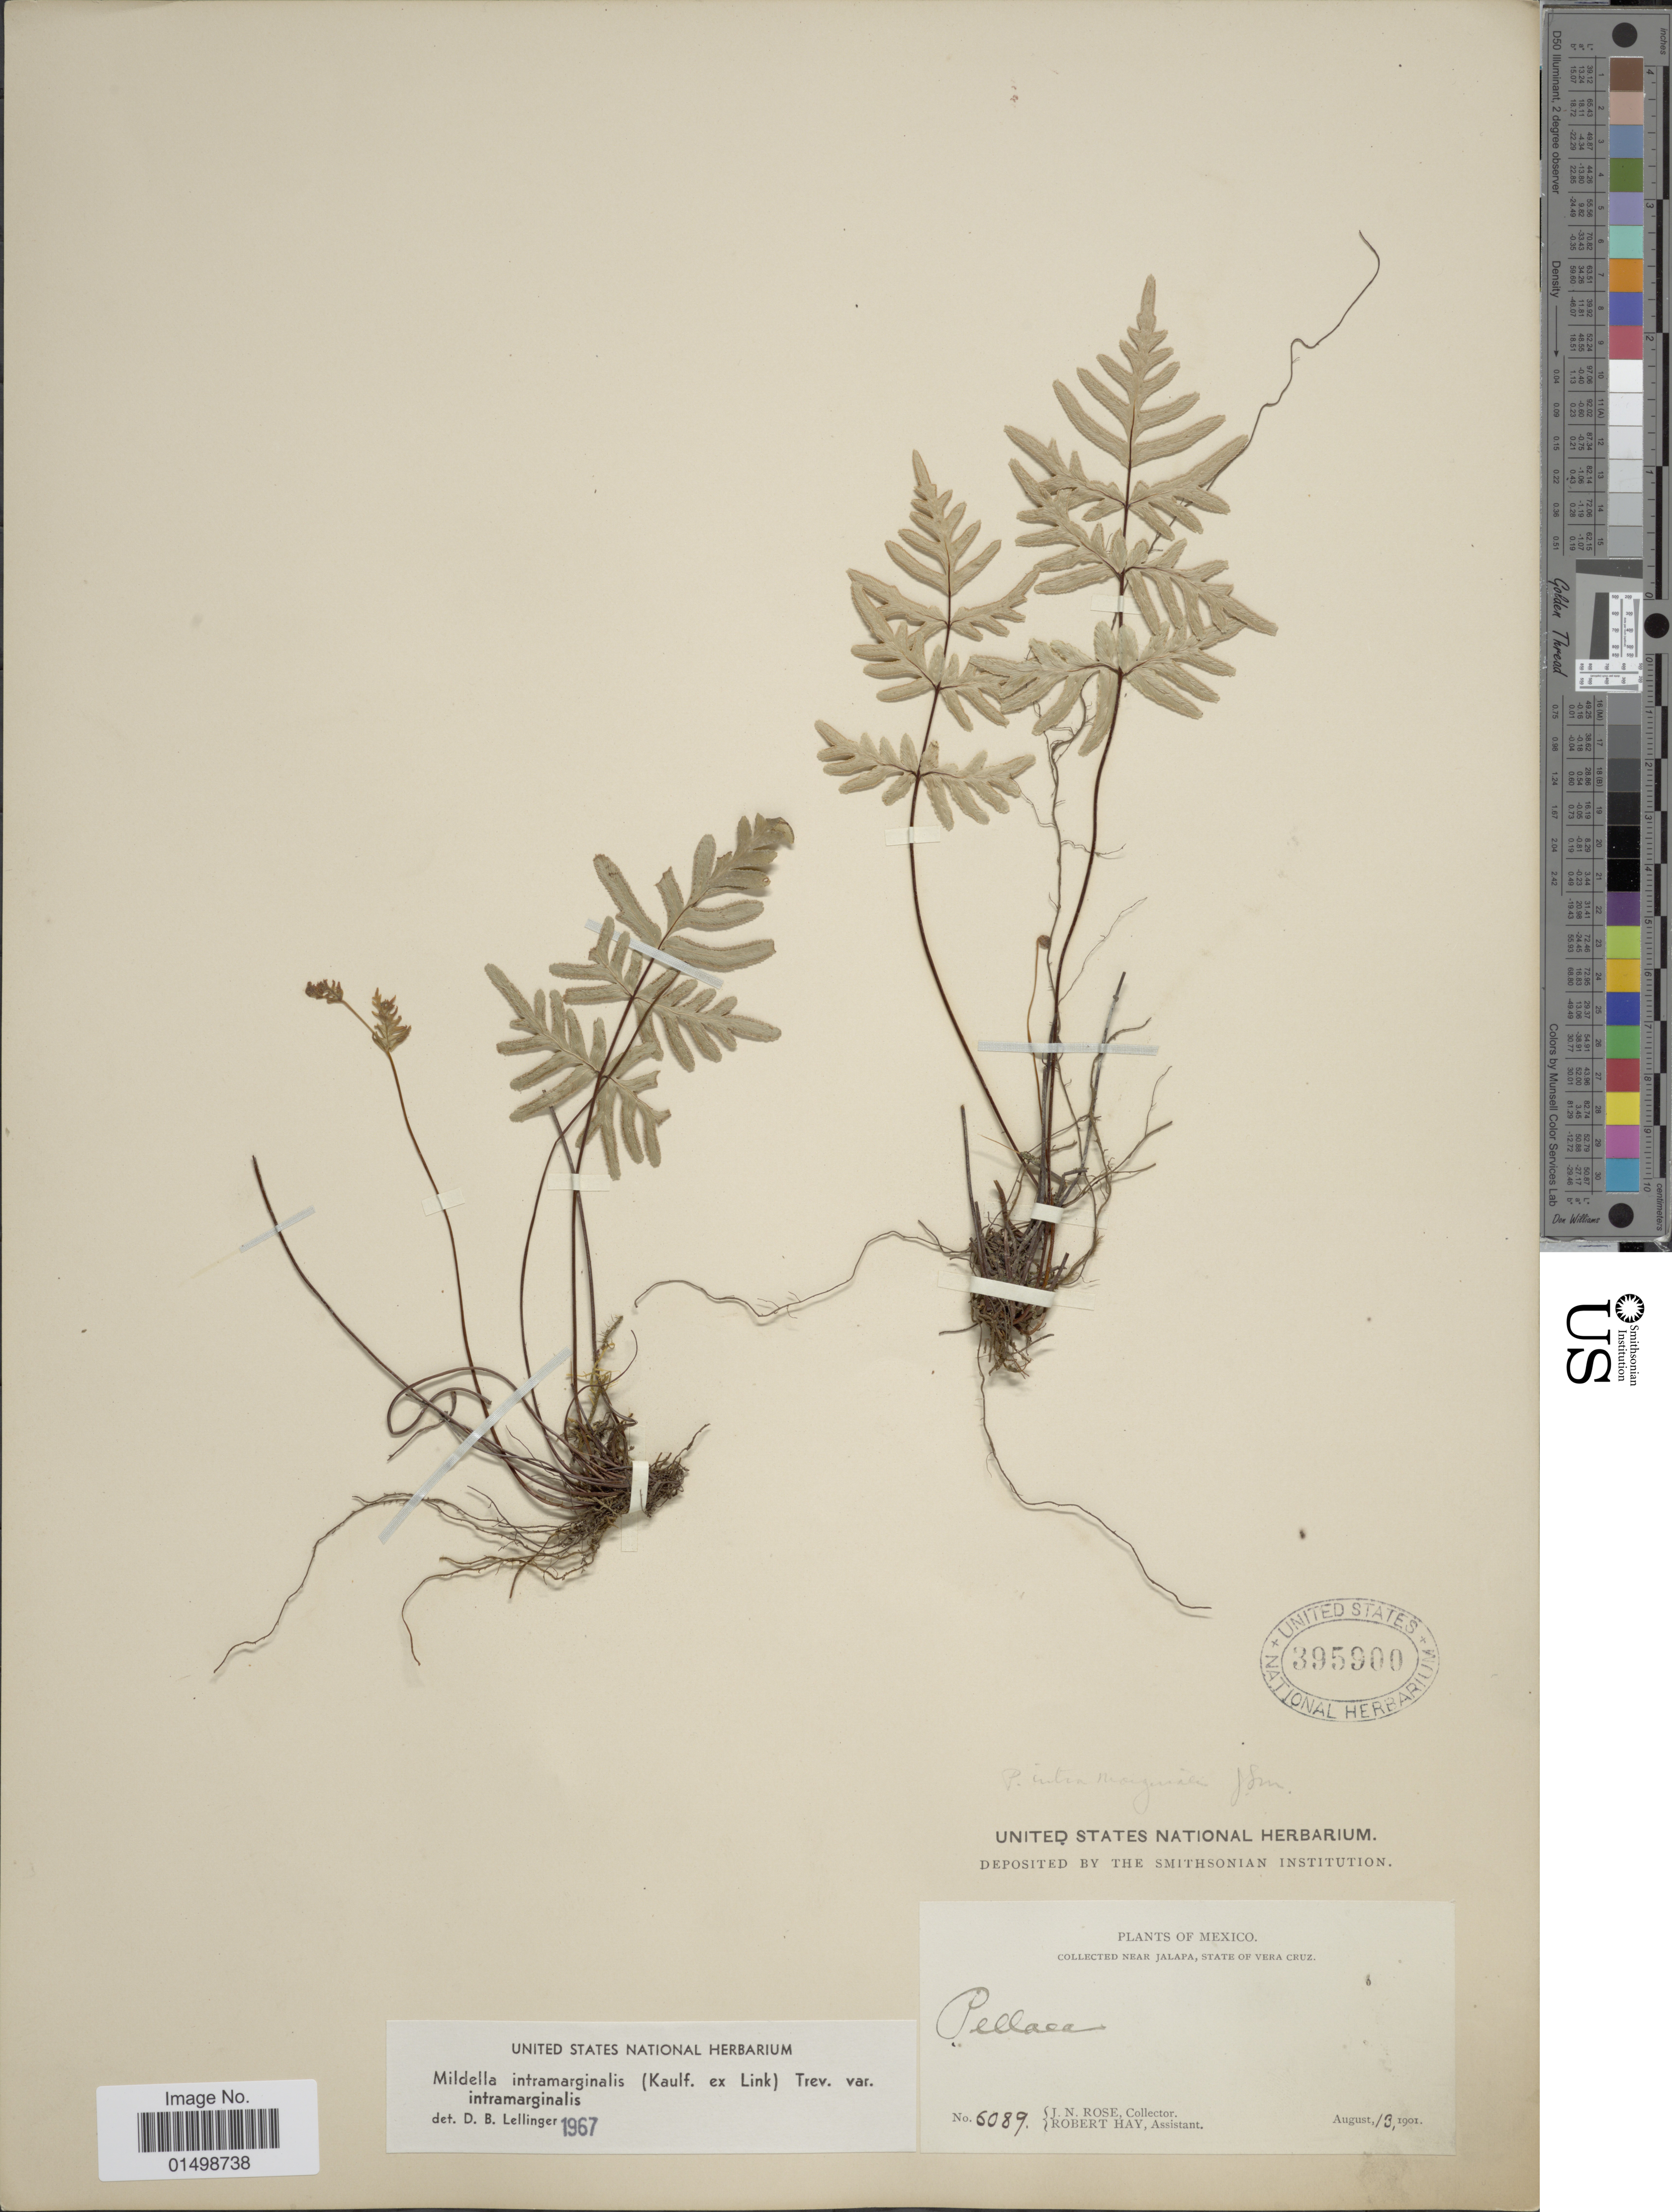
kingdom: Plantae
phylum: Tracheophyta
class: Polypodiopsida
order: Polypodiales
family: Pteridaceae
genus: Cheilanthes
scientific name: Cheilanthes intramarginalis var. intramarginalis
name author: (Kaulf.) Hook.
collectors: J. N. Rose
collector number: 6089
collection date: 1901-08-13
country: Mexico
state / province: Veracruz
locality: Near Jalapa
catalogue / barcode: US 395900